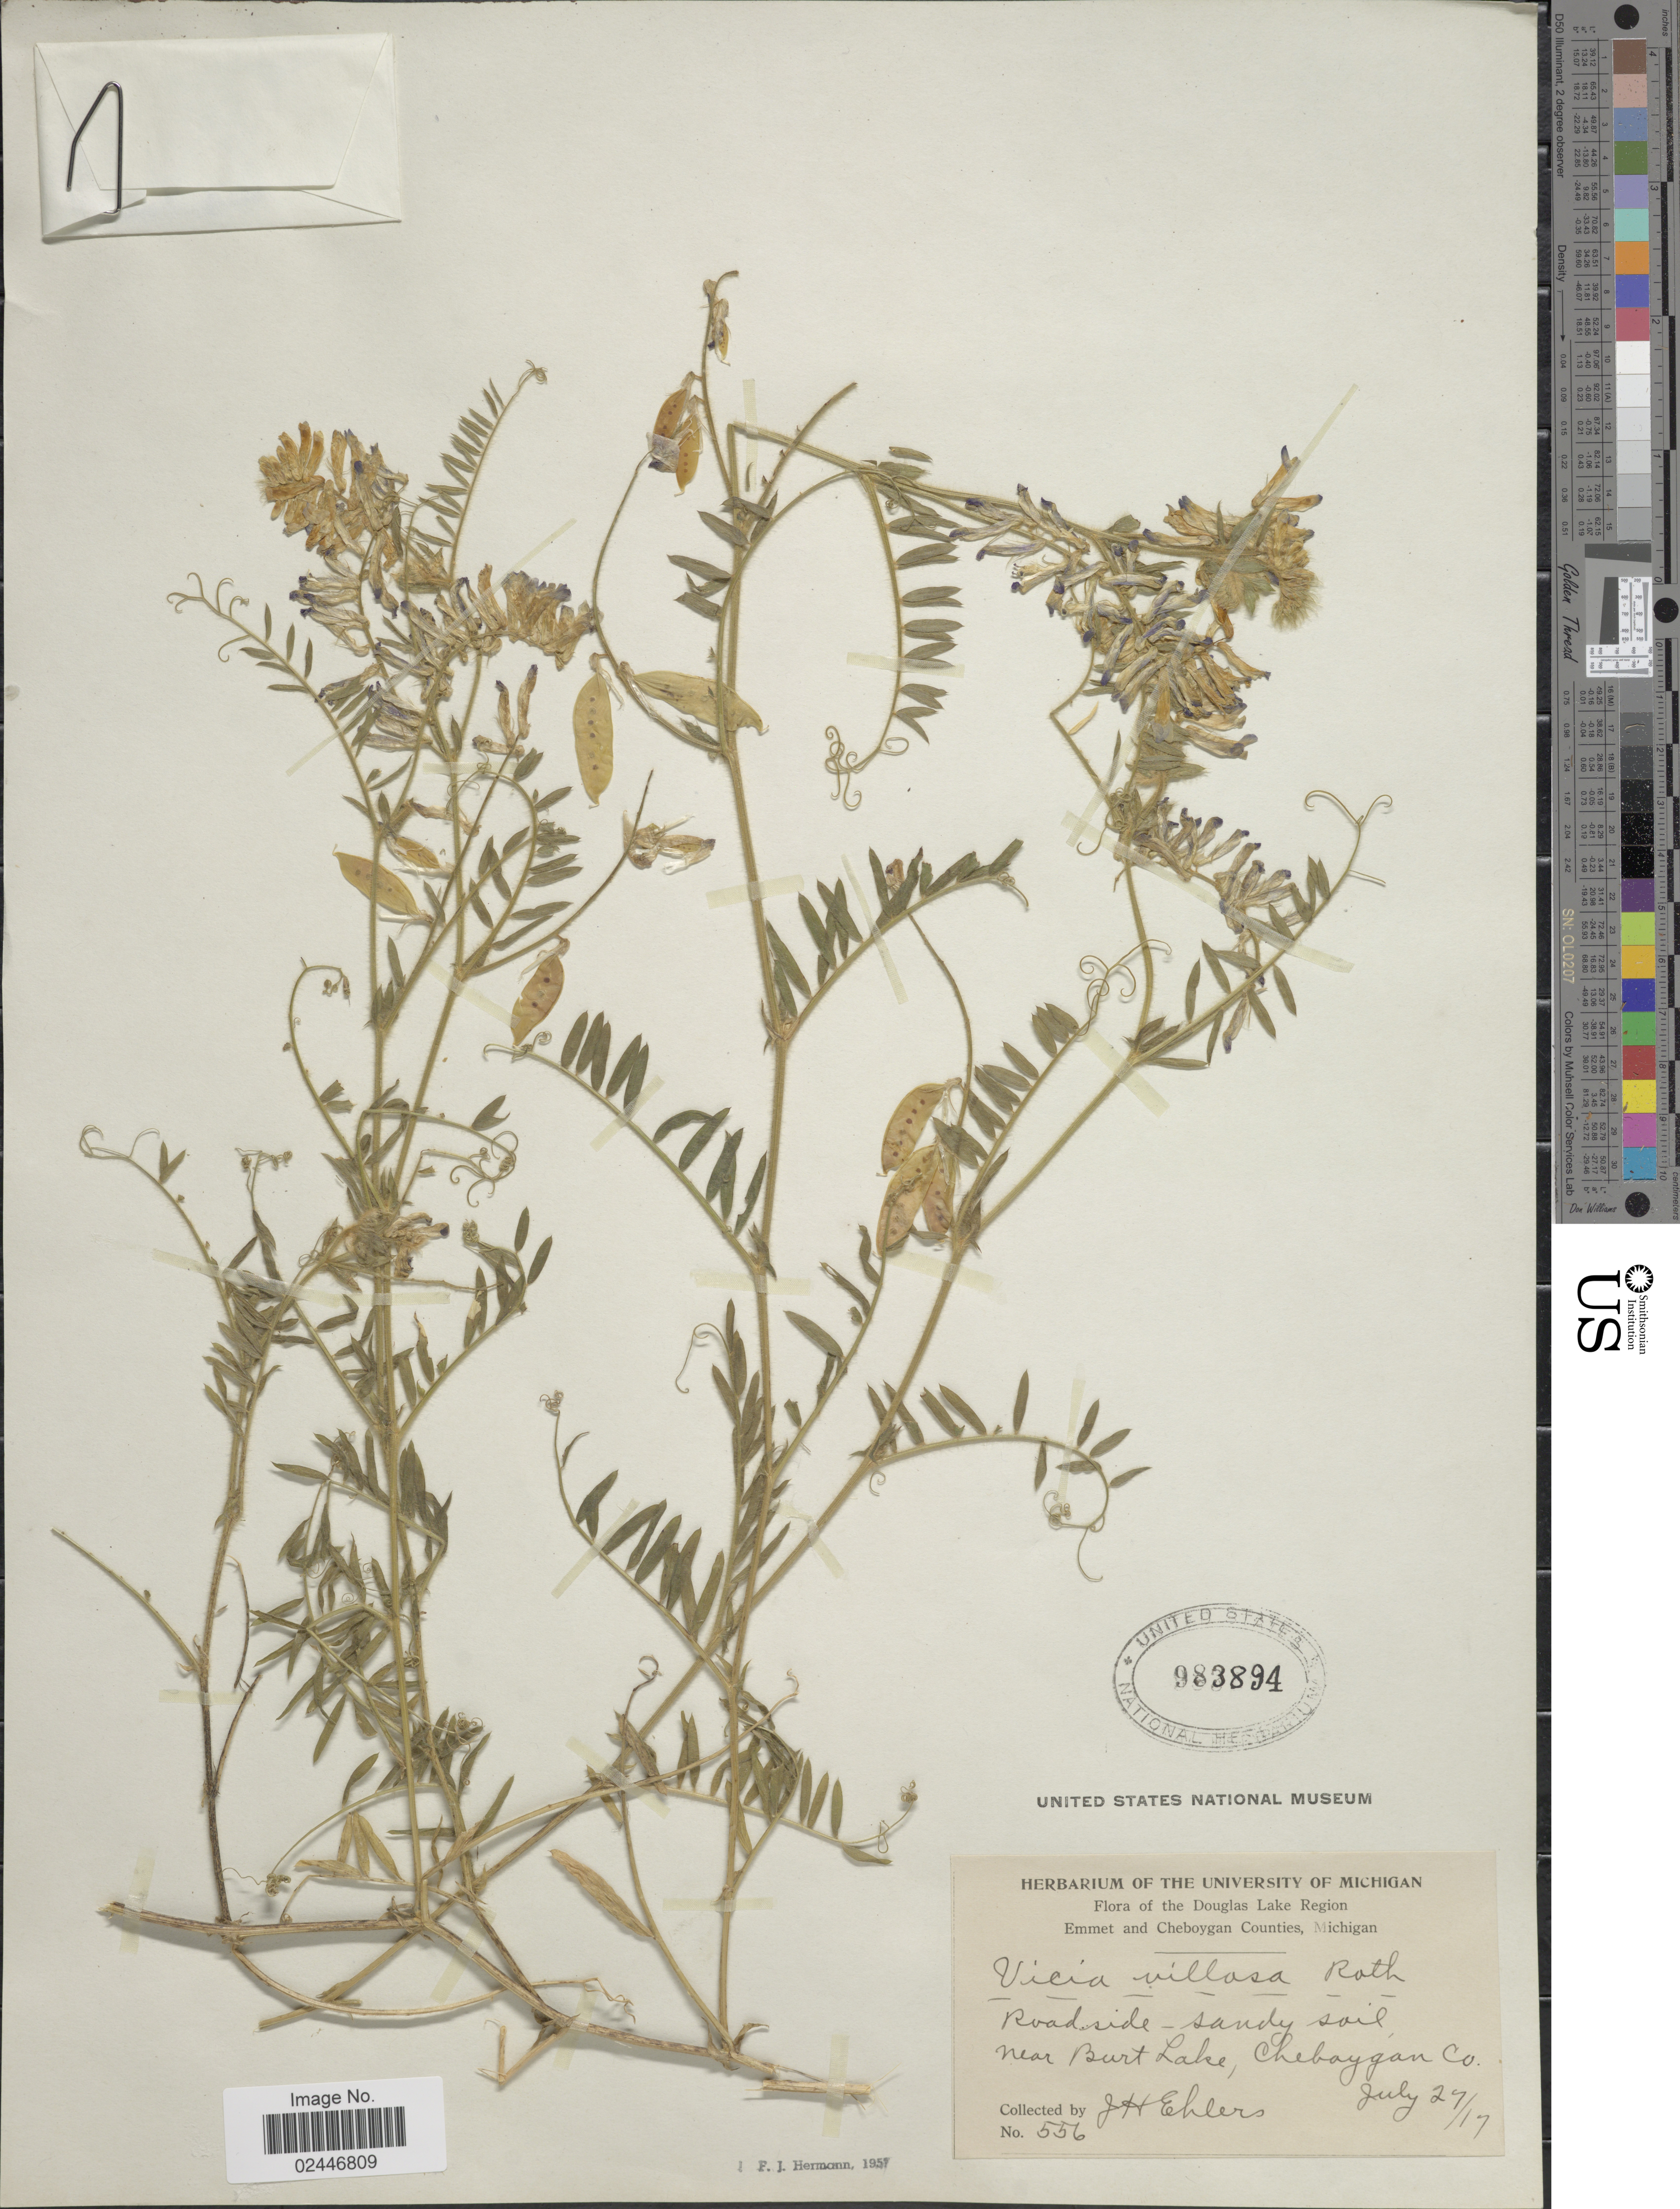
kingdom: Plantae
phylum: Tracheophyta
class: Magnoliopsida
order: Fabales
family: Fabaceae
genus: Vicia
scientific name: Vicia villosa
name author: Roth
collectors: J. H. Ehlers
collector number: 556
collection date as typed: Transcribed d/m/y: 27/7/17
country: United States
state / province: Michigan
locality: Roadside-sandy soil near Burt Lake, Cheboygan Co.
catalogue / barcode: US 983894